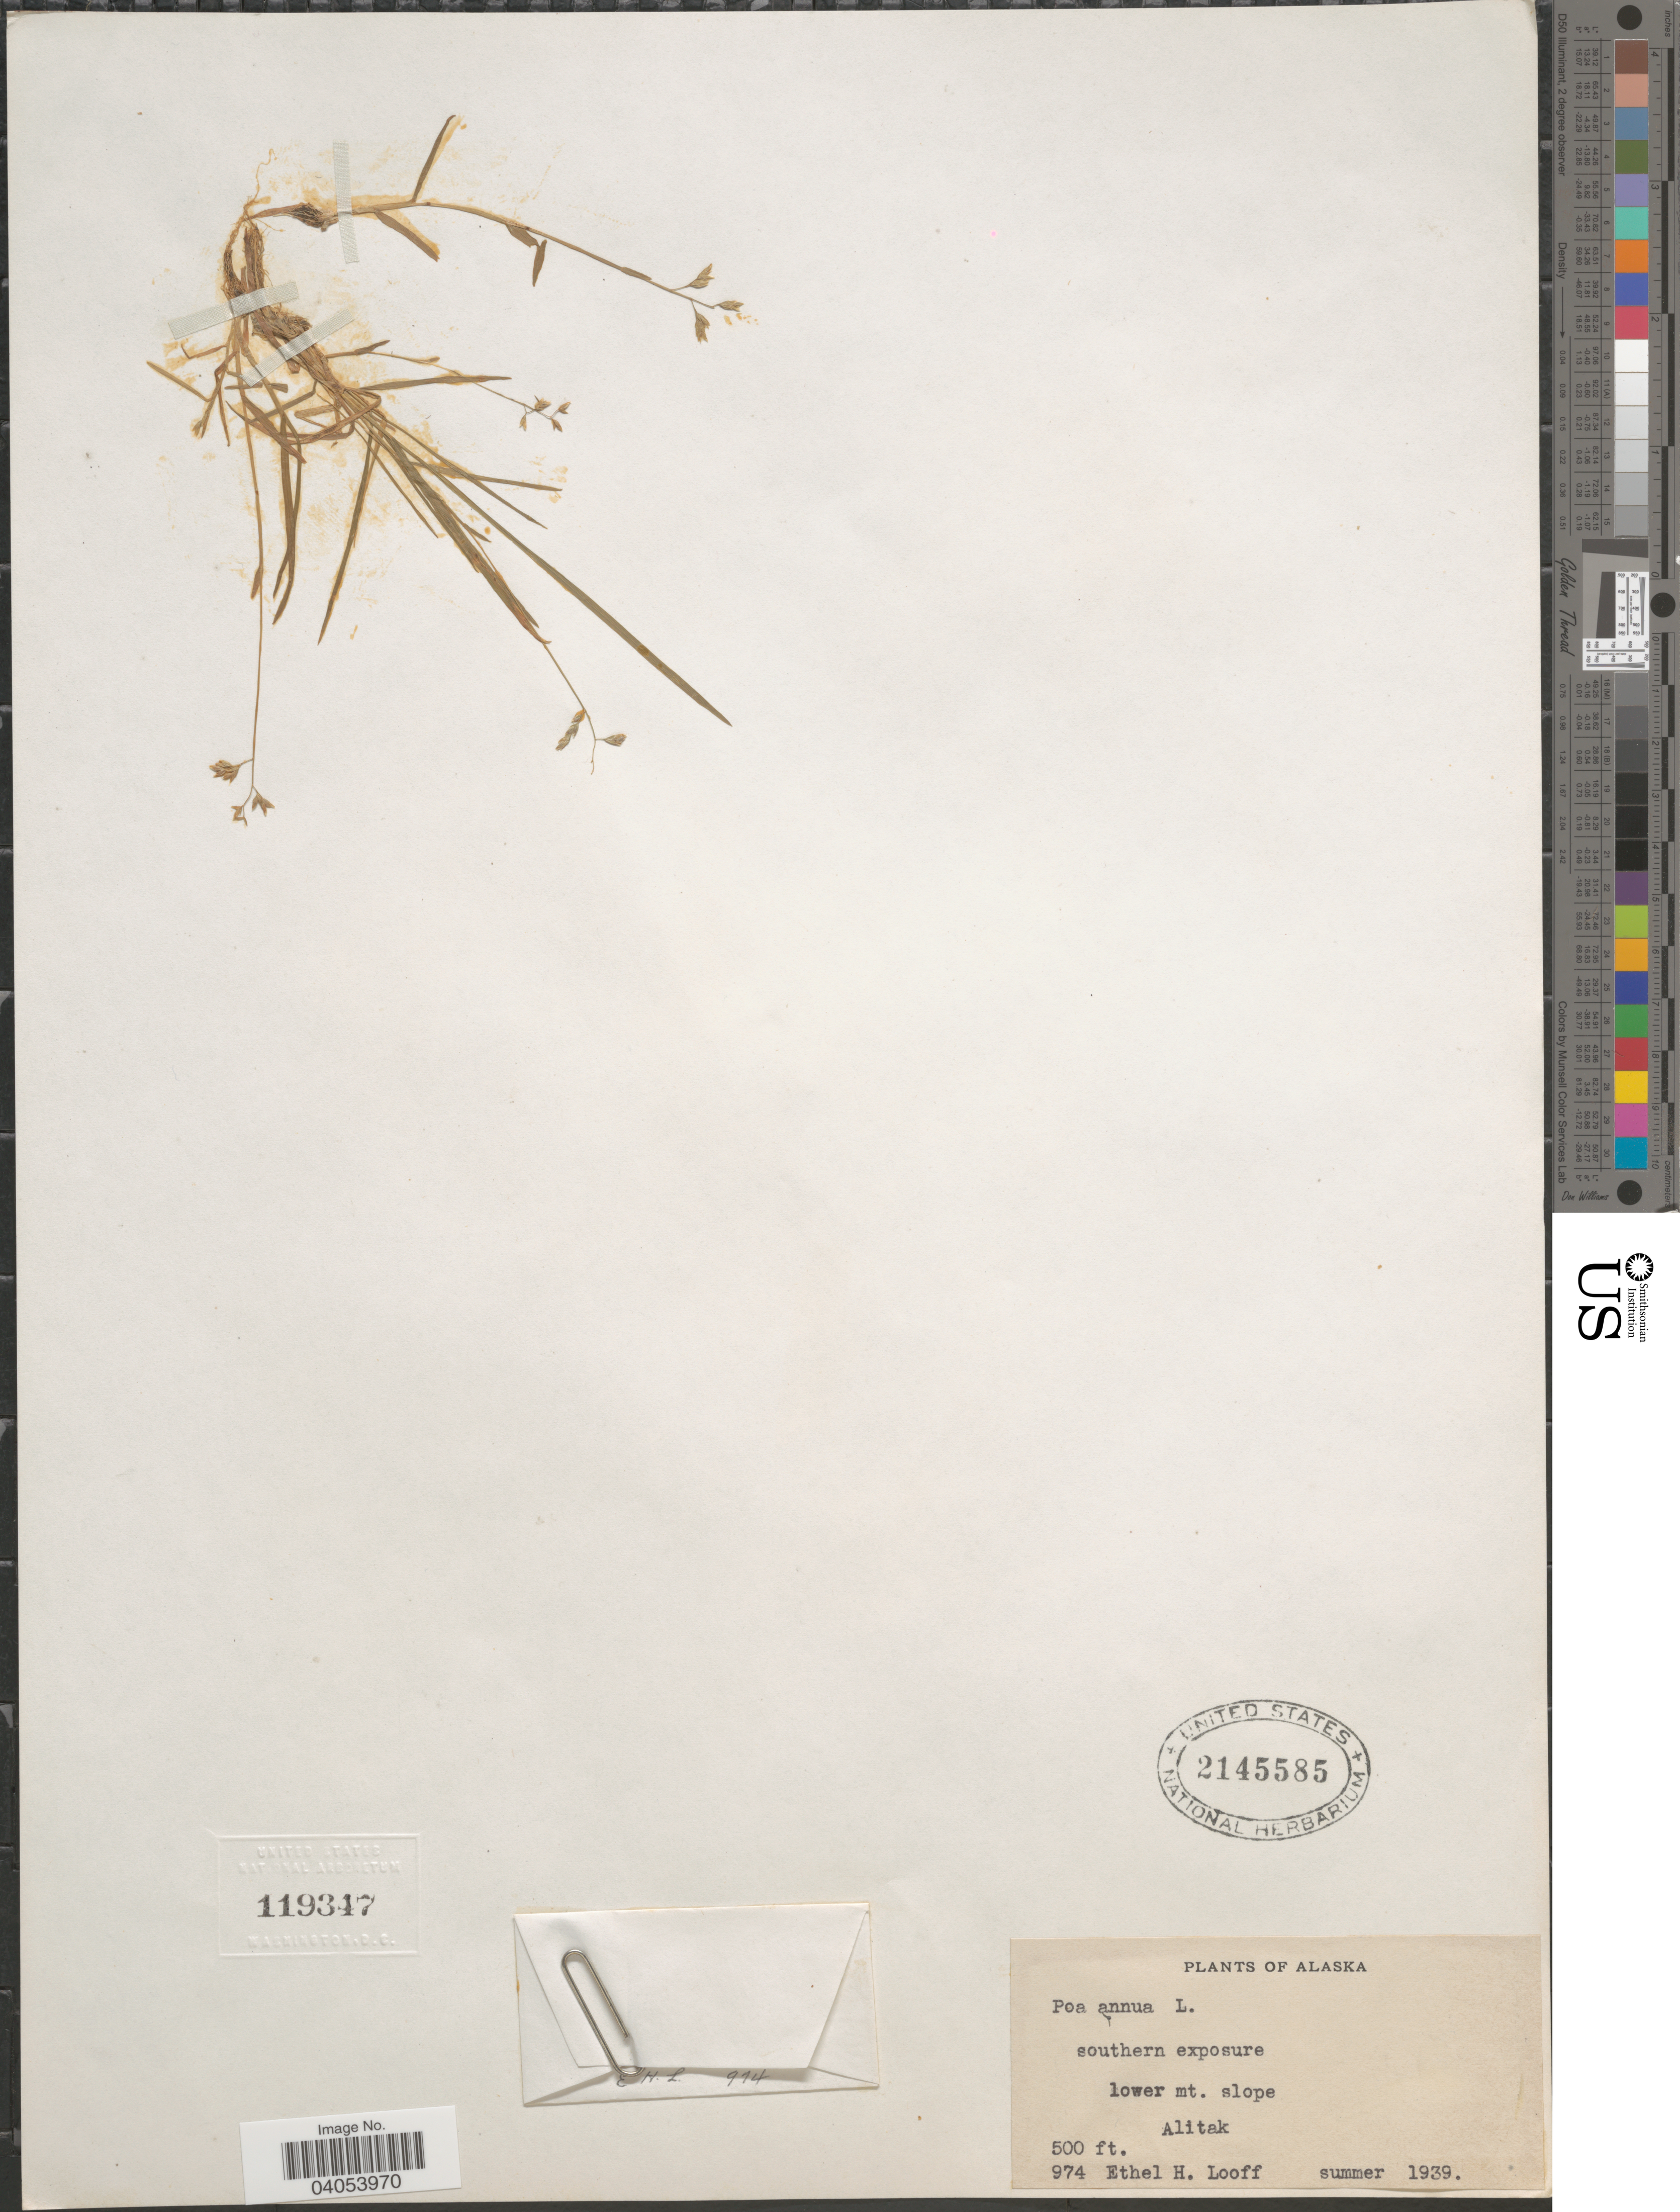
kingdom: Plantae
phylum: Tracheophyta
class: Liliopsida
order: Poales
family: Poaceae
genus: Poa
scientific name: Poa annua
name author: L.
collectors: E. Looff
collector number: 974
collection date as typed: summer 1939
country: United States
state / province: Alaska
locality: Southern exposure. Lower mt. slope. Alitak.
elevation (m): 152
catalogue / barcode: US 2145585